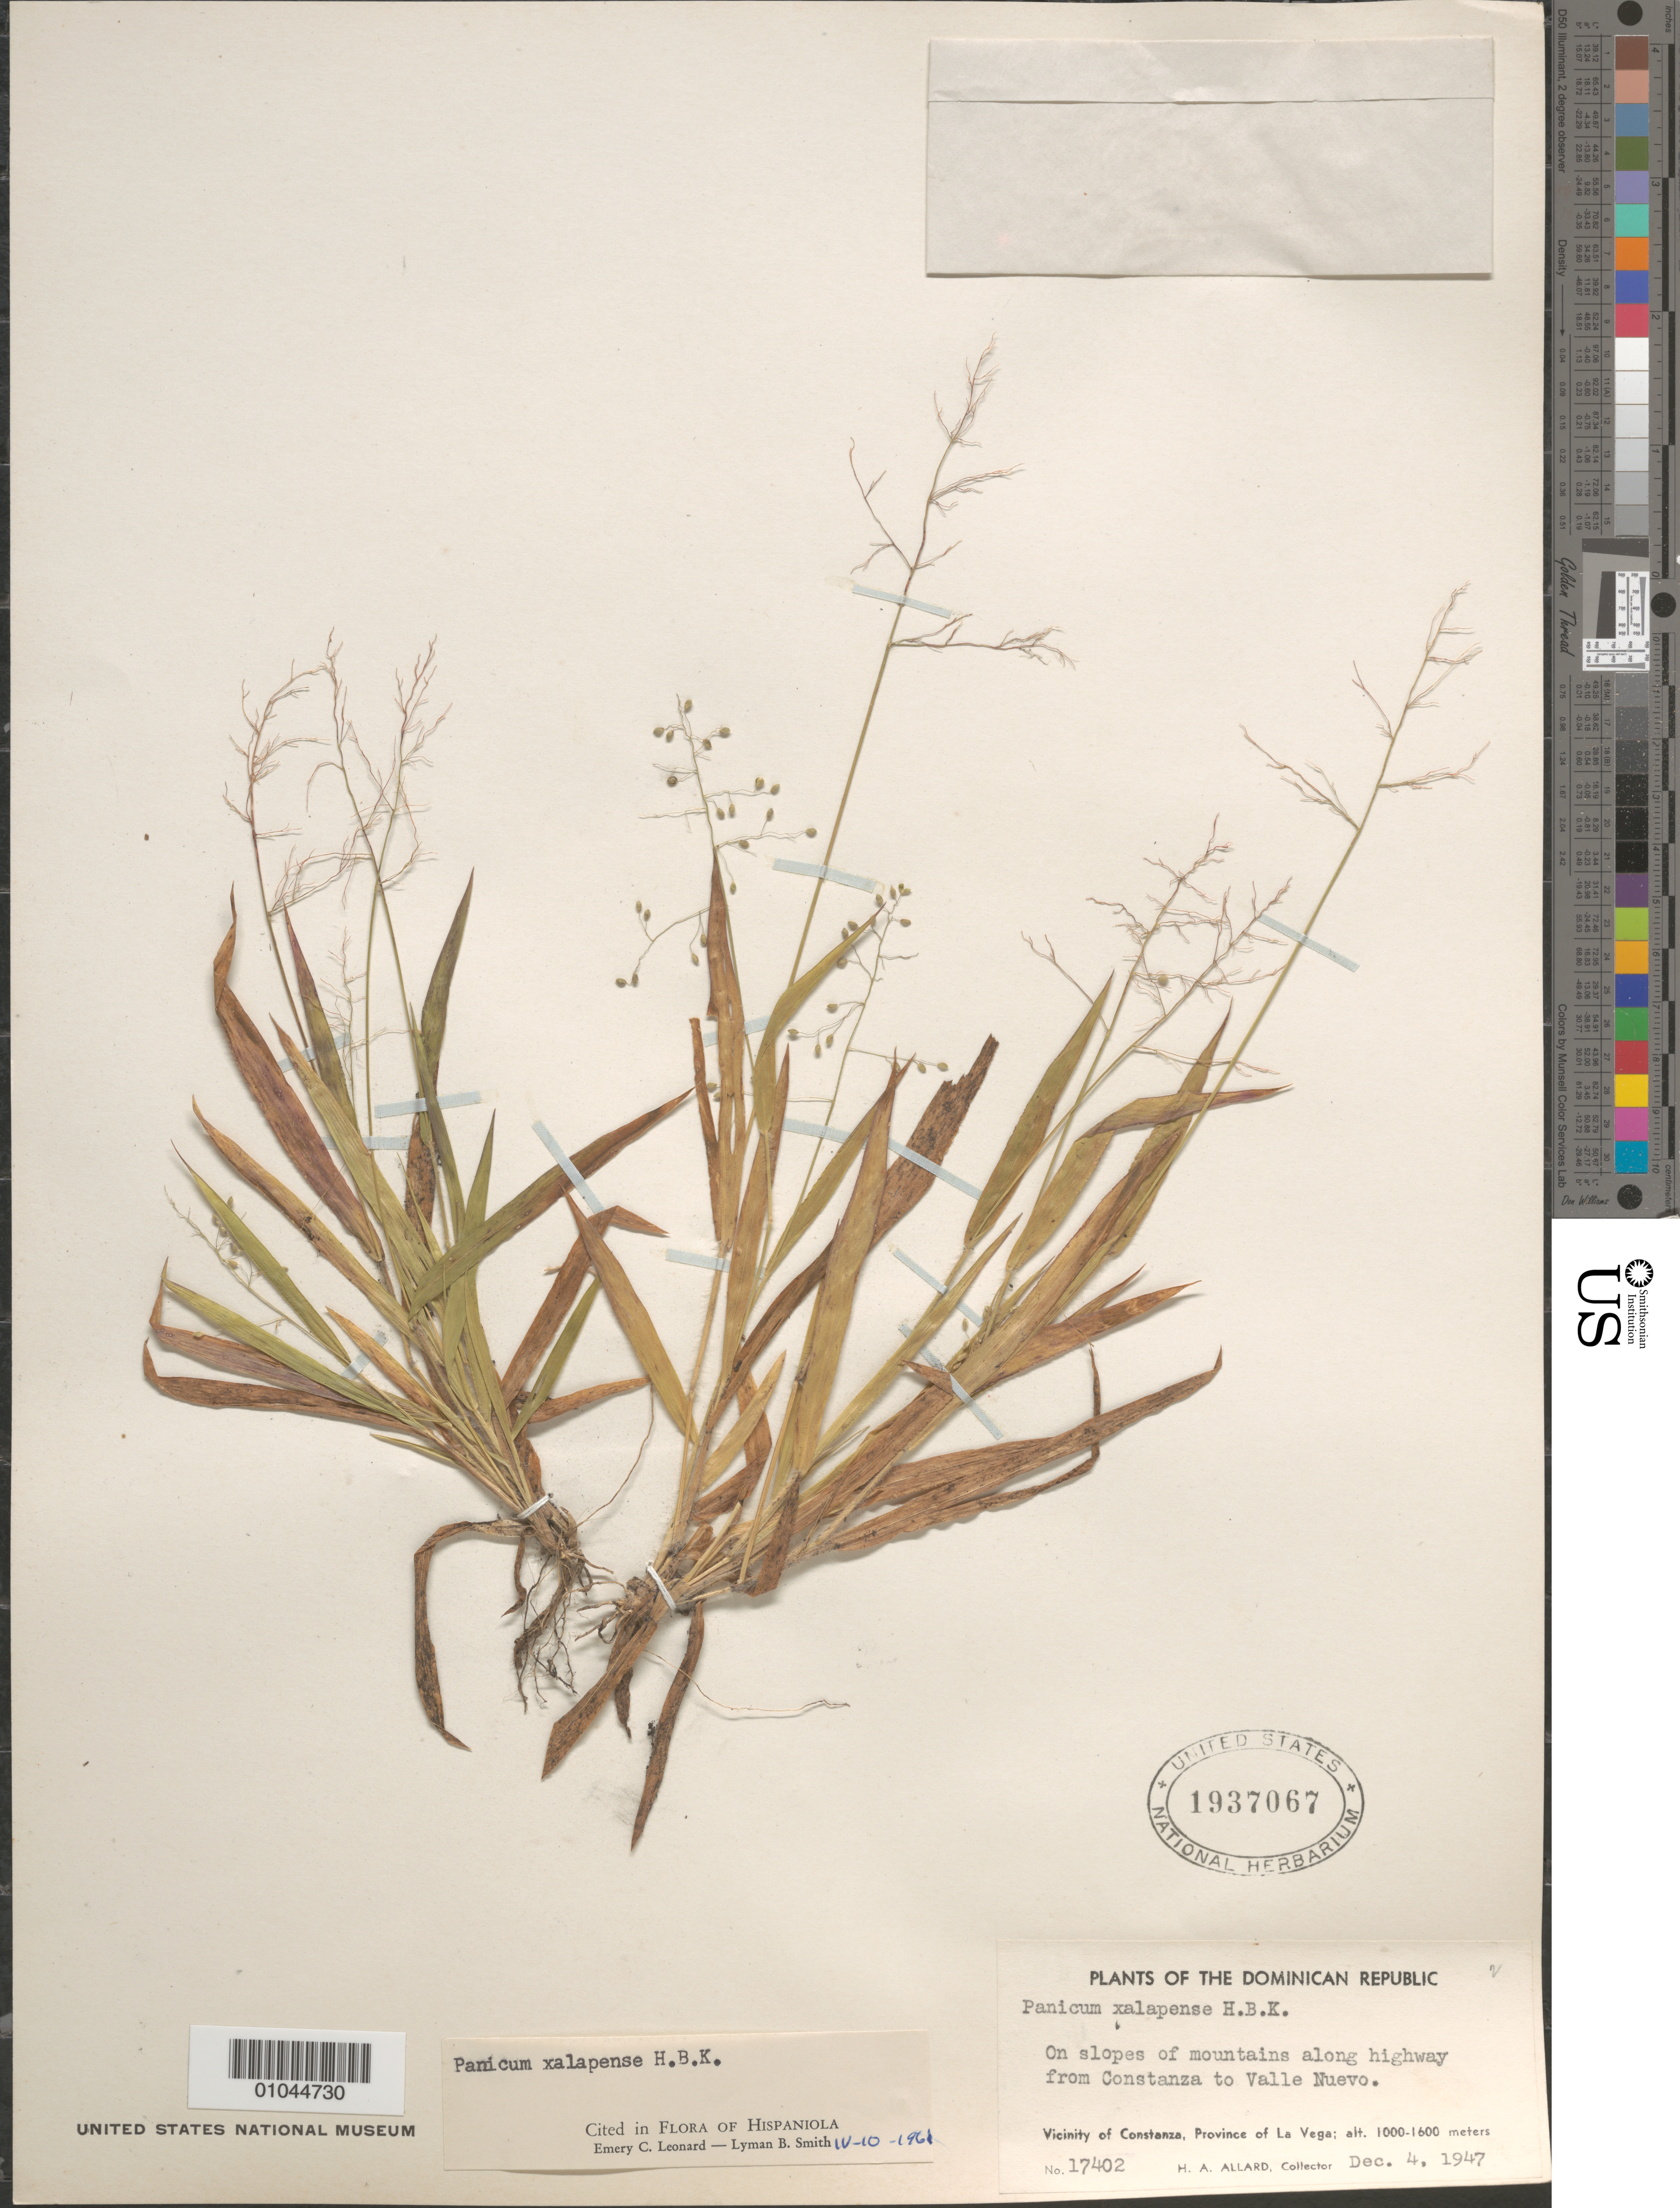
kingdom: Plantae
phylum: Tracheophyta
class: Liliopsida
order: Poales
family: Poaceae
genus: Panicum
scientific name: Panicum xalapense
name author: Kunth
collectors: H. A. Allard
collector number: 17402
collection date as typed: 04 Dec 1947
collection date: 1947-12-04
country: Dominican Republic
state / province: La Vega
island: Hispaniola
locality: Vicinity of Constanza, on slopes of mountains along highway from Constanza to Valle Nuevo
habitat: on slopes of mountain along highway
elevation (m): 1000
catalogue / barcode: US 1937067